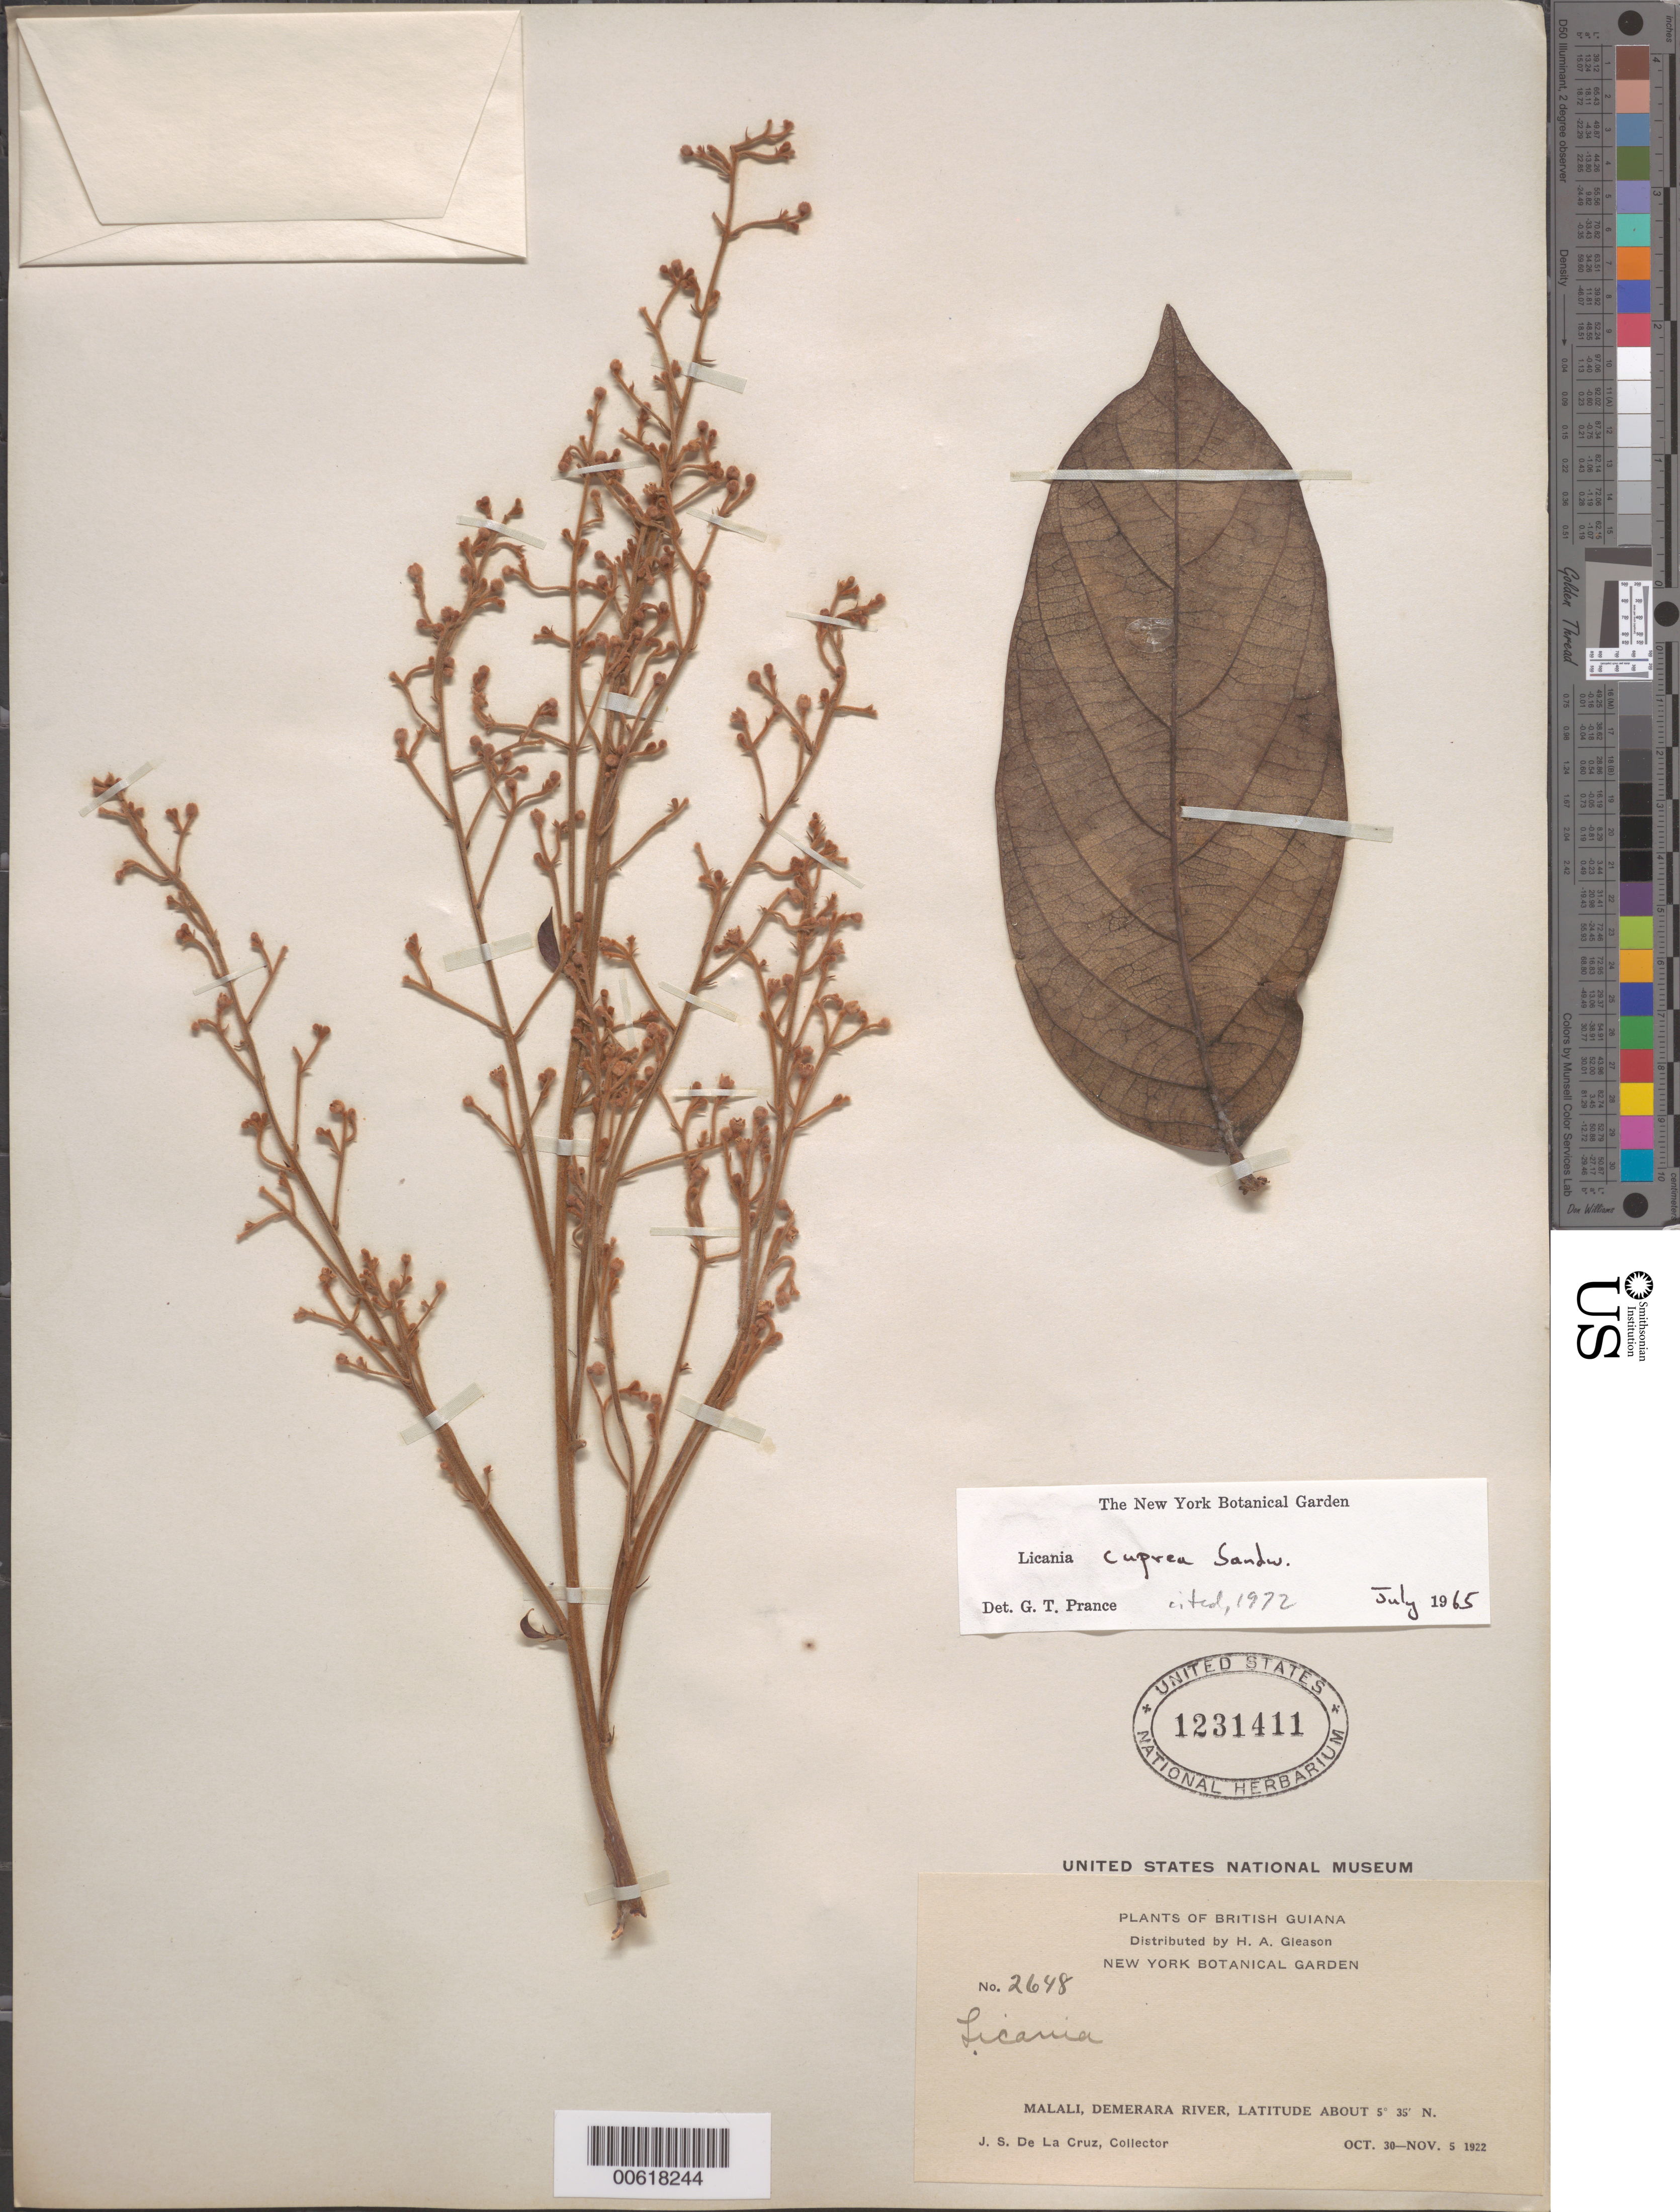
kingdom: Plantae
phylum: Tracheophyta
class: Magnoliopsida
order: Malpighiales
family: Chrysobalanaceae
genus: Licania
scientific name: Licania cuprea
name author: Sandwith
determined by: Prance, G. T.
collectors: J. S. de la Cruz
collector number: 2648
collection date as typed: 30-Oct-22 to 5-Nov-22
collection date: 1922-10-30/1922-11-05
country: Guyana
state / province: U. Demerara-Berbice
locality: Malali, Demerara R.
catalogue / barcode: US 1231411